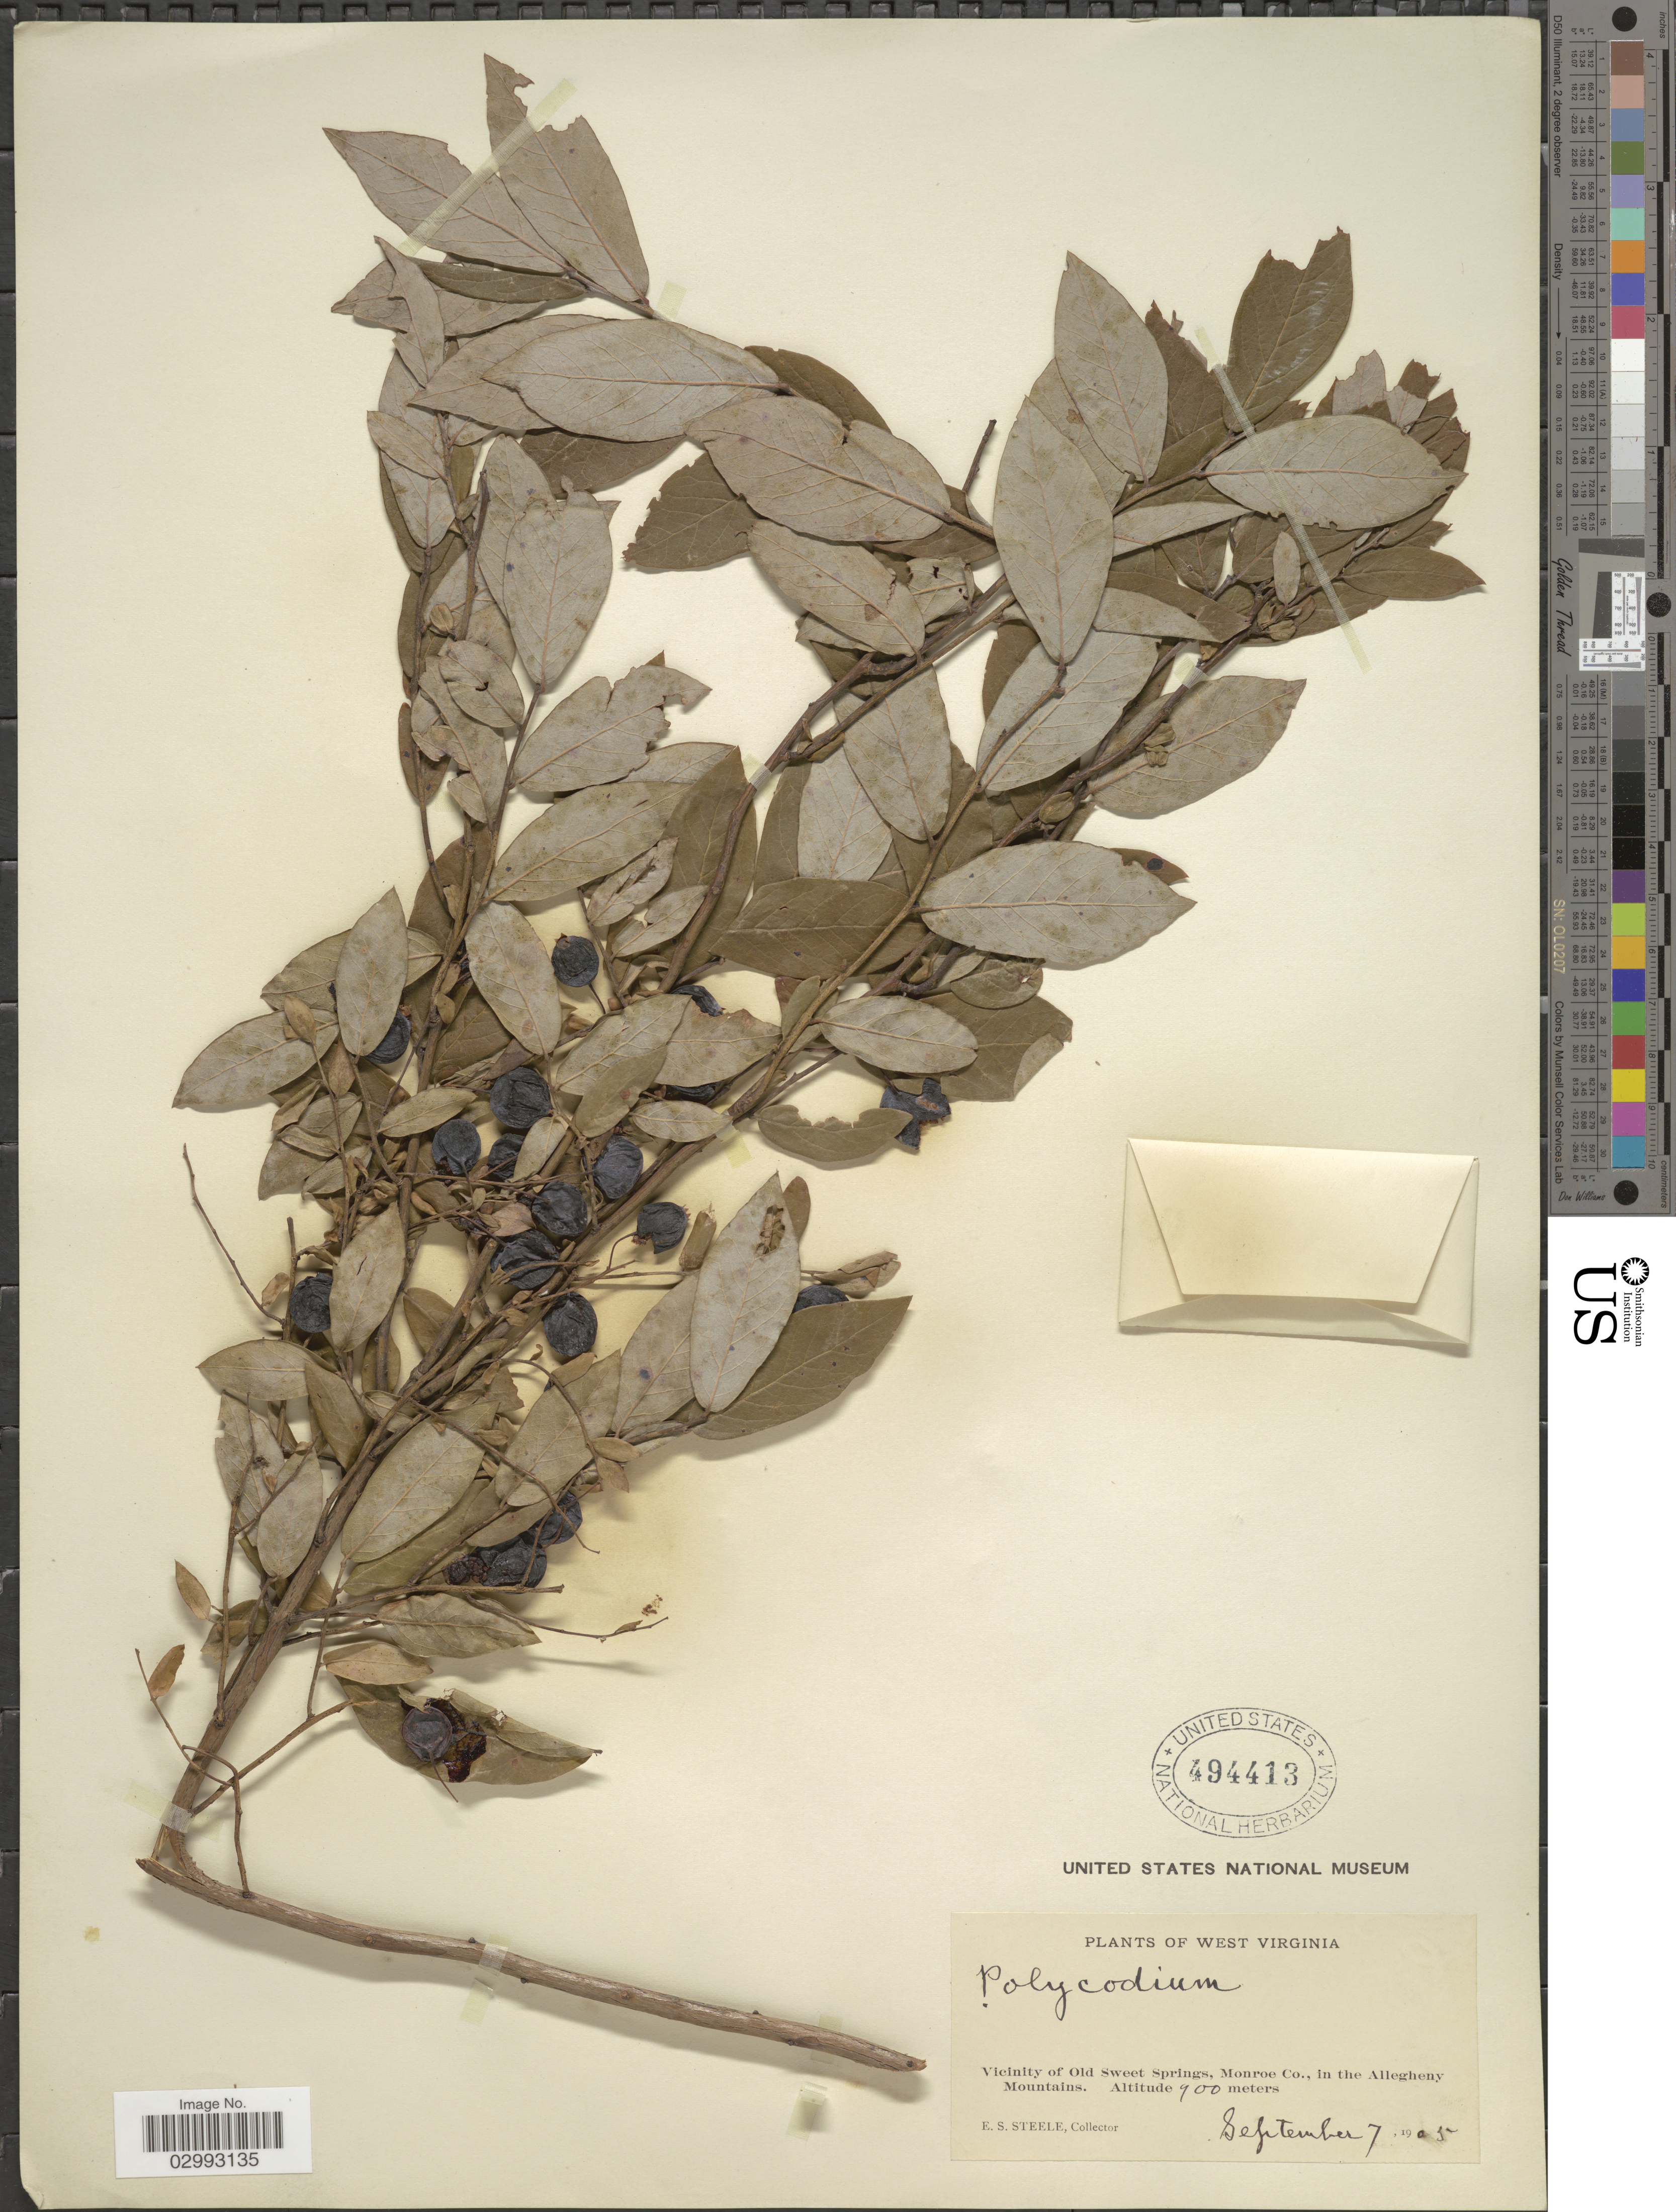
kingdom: Plantae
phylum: Tracheophyta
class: Magnoliopsida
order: Ericales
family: Ericaceae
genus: Polycodium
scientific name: Polycodium candicans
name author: (C. Mohr) Small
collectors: E. Steele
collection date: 1905-09-07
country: United States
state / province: West Virginia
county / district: Monroe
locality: Vicinity of Old Sweet Springs, Monroe Co., in the Allegheny Mountains.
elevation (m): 900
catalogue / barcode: US 494413